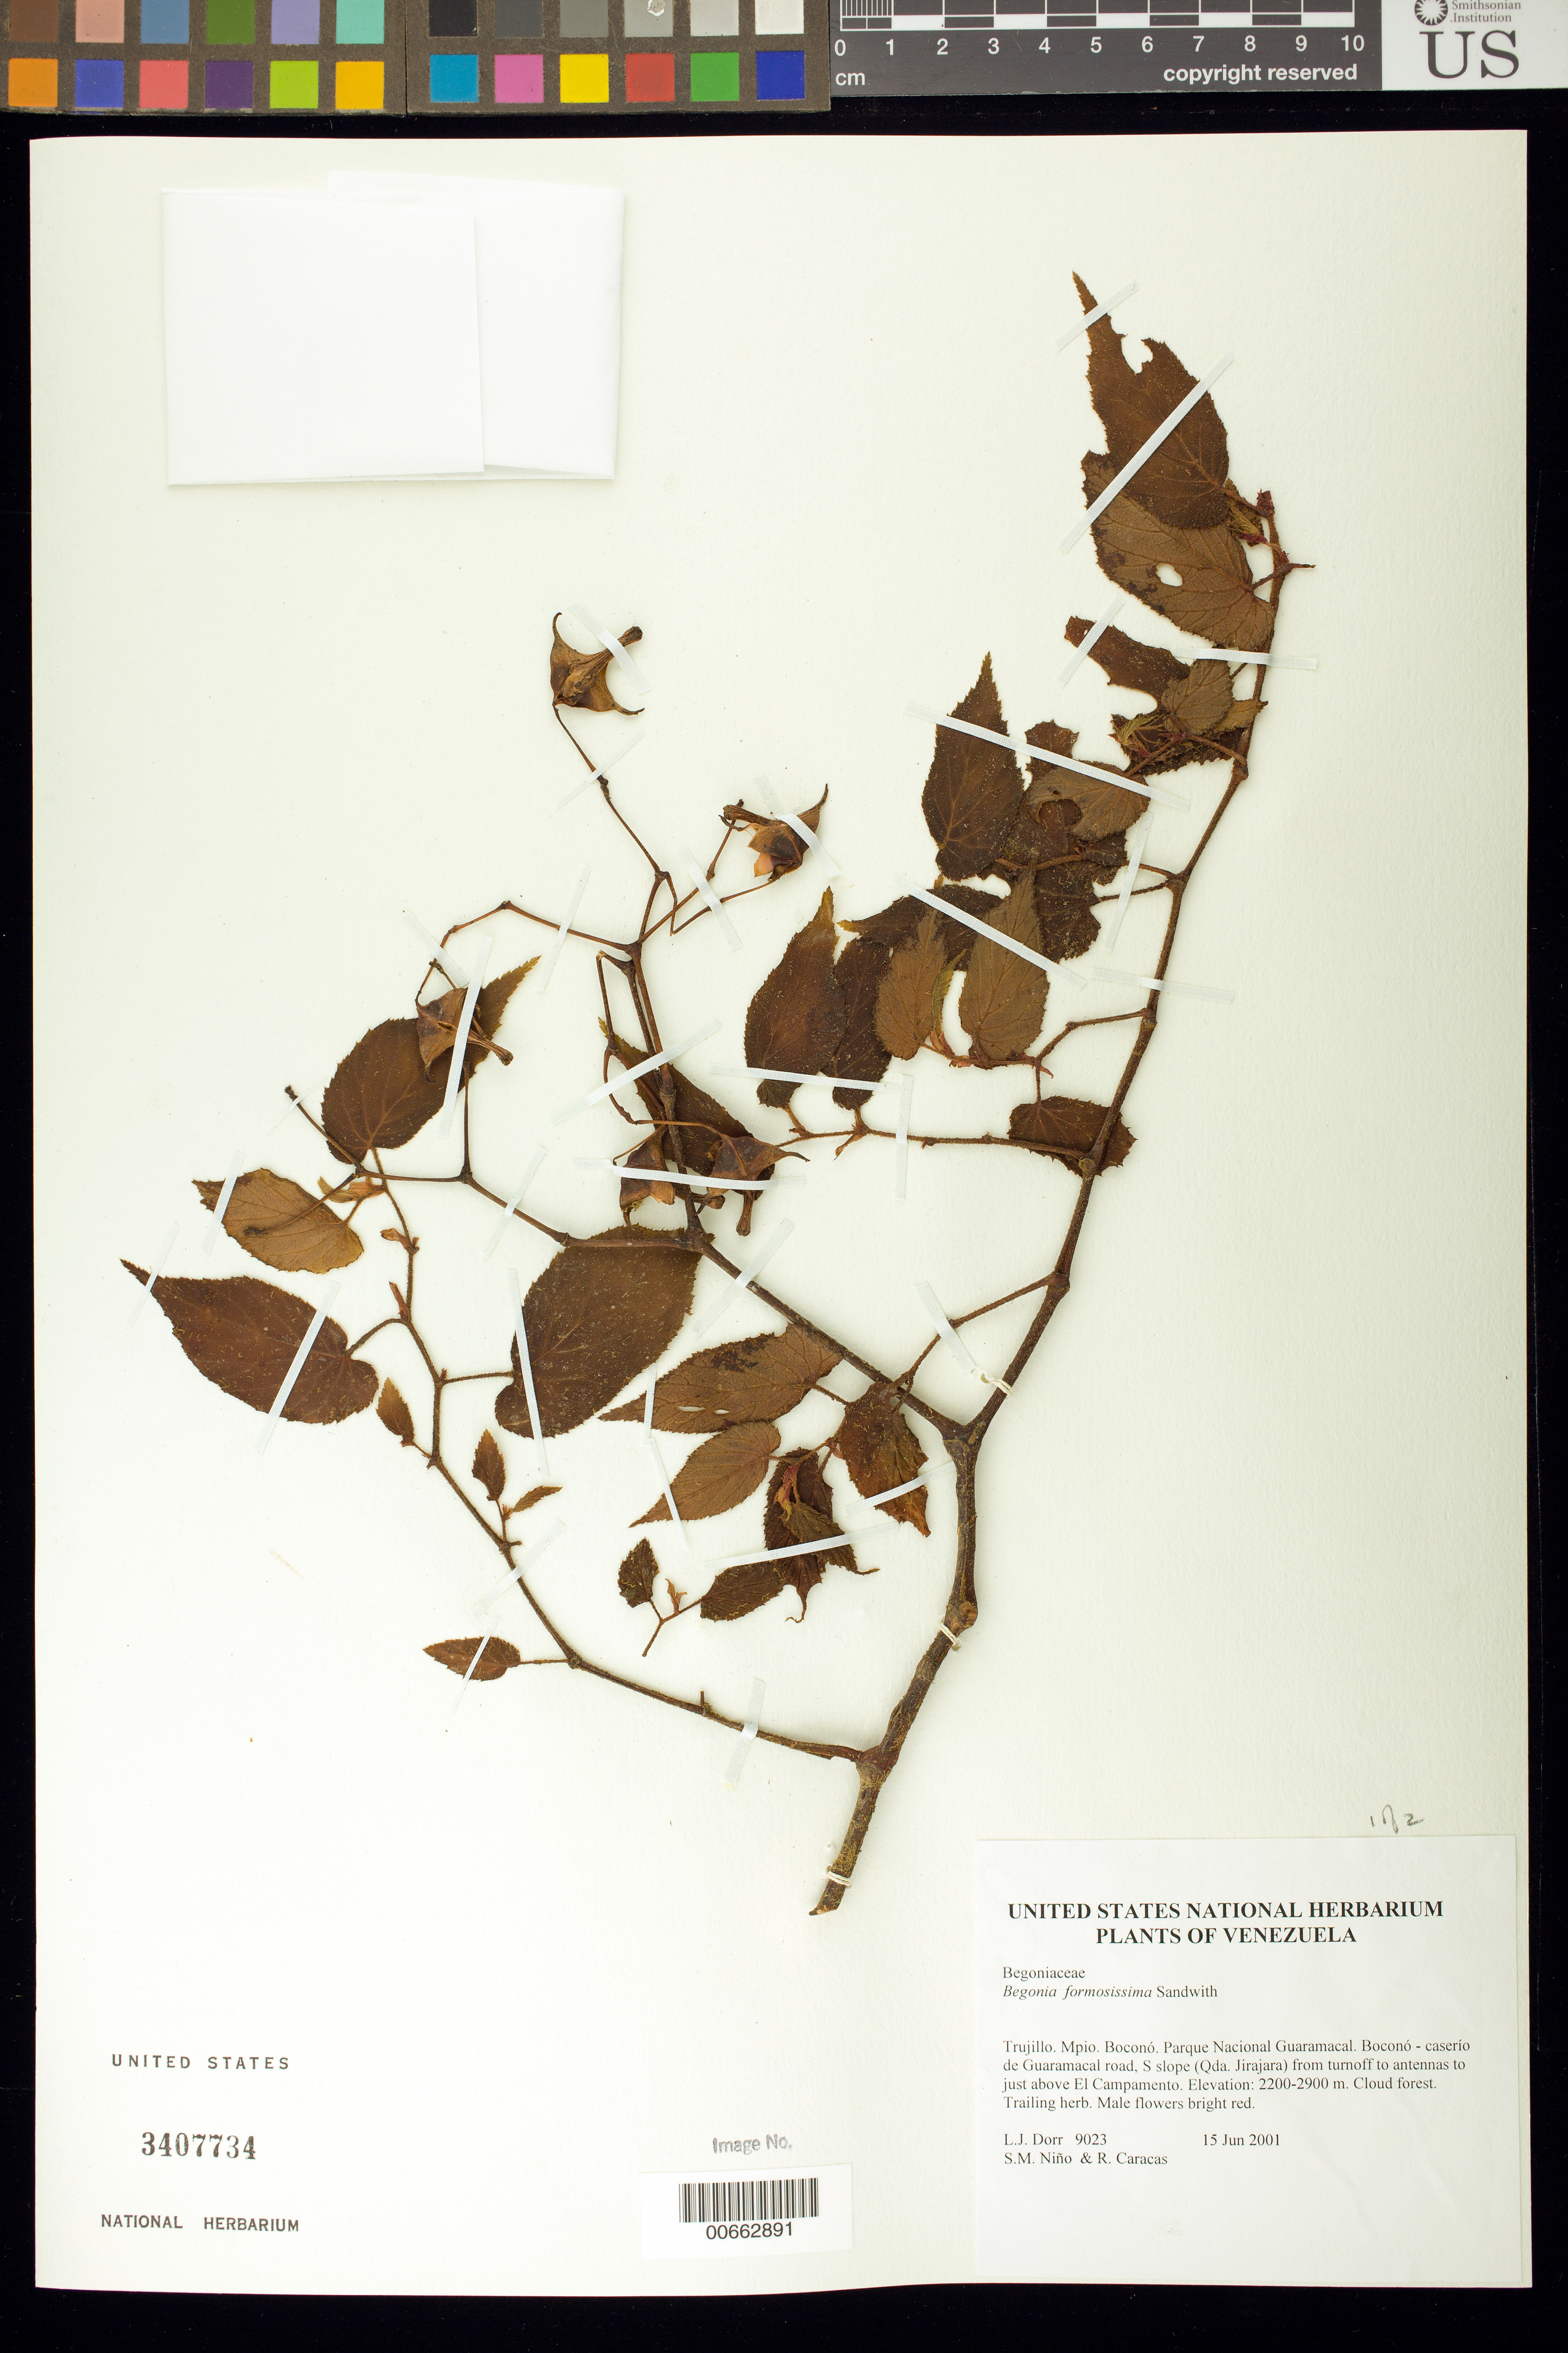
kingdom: Plantae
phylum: Tracheophyta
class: Magnoliopsida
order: Cucurbitales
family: Begoniaceae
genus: Begonia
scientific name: Begonia formosissima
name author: Sandwith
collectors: L. J. Dorr, S. M. Niño & R. Caracas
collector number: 9023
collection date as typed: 15 Jun 2001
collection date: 2001-06-15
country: Venezuela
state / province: Trujillo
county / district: Boconó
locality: Parque Nacional Guaramacal. Boconó-caserío de Guaramacal road, S slope (Qda. Jirajara) from turnoff to antennas to just above El Campamento.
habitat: Cloud forest.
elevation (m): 2200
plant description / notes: PORT, US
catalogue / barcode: US 3407734